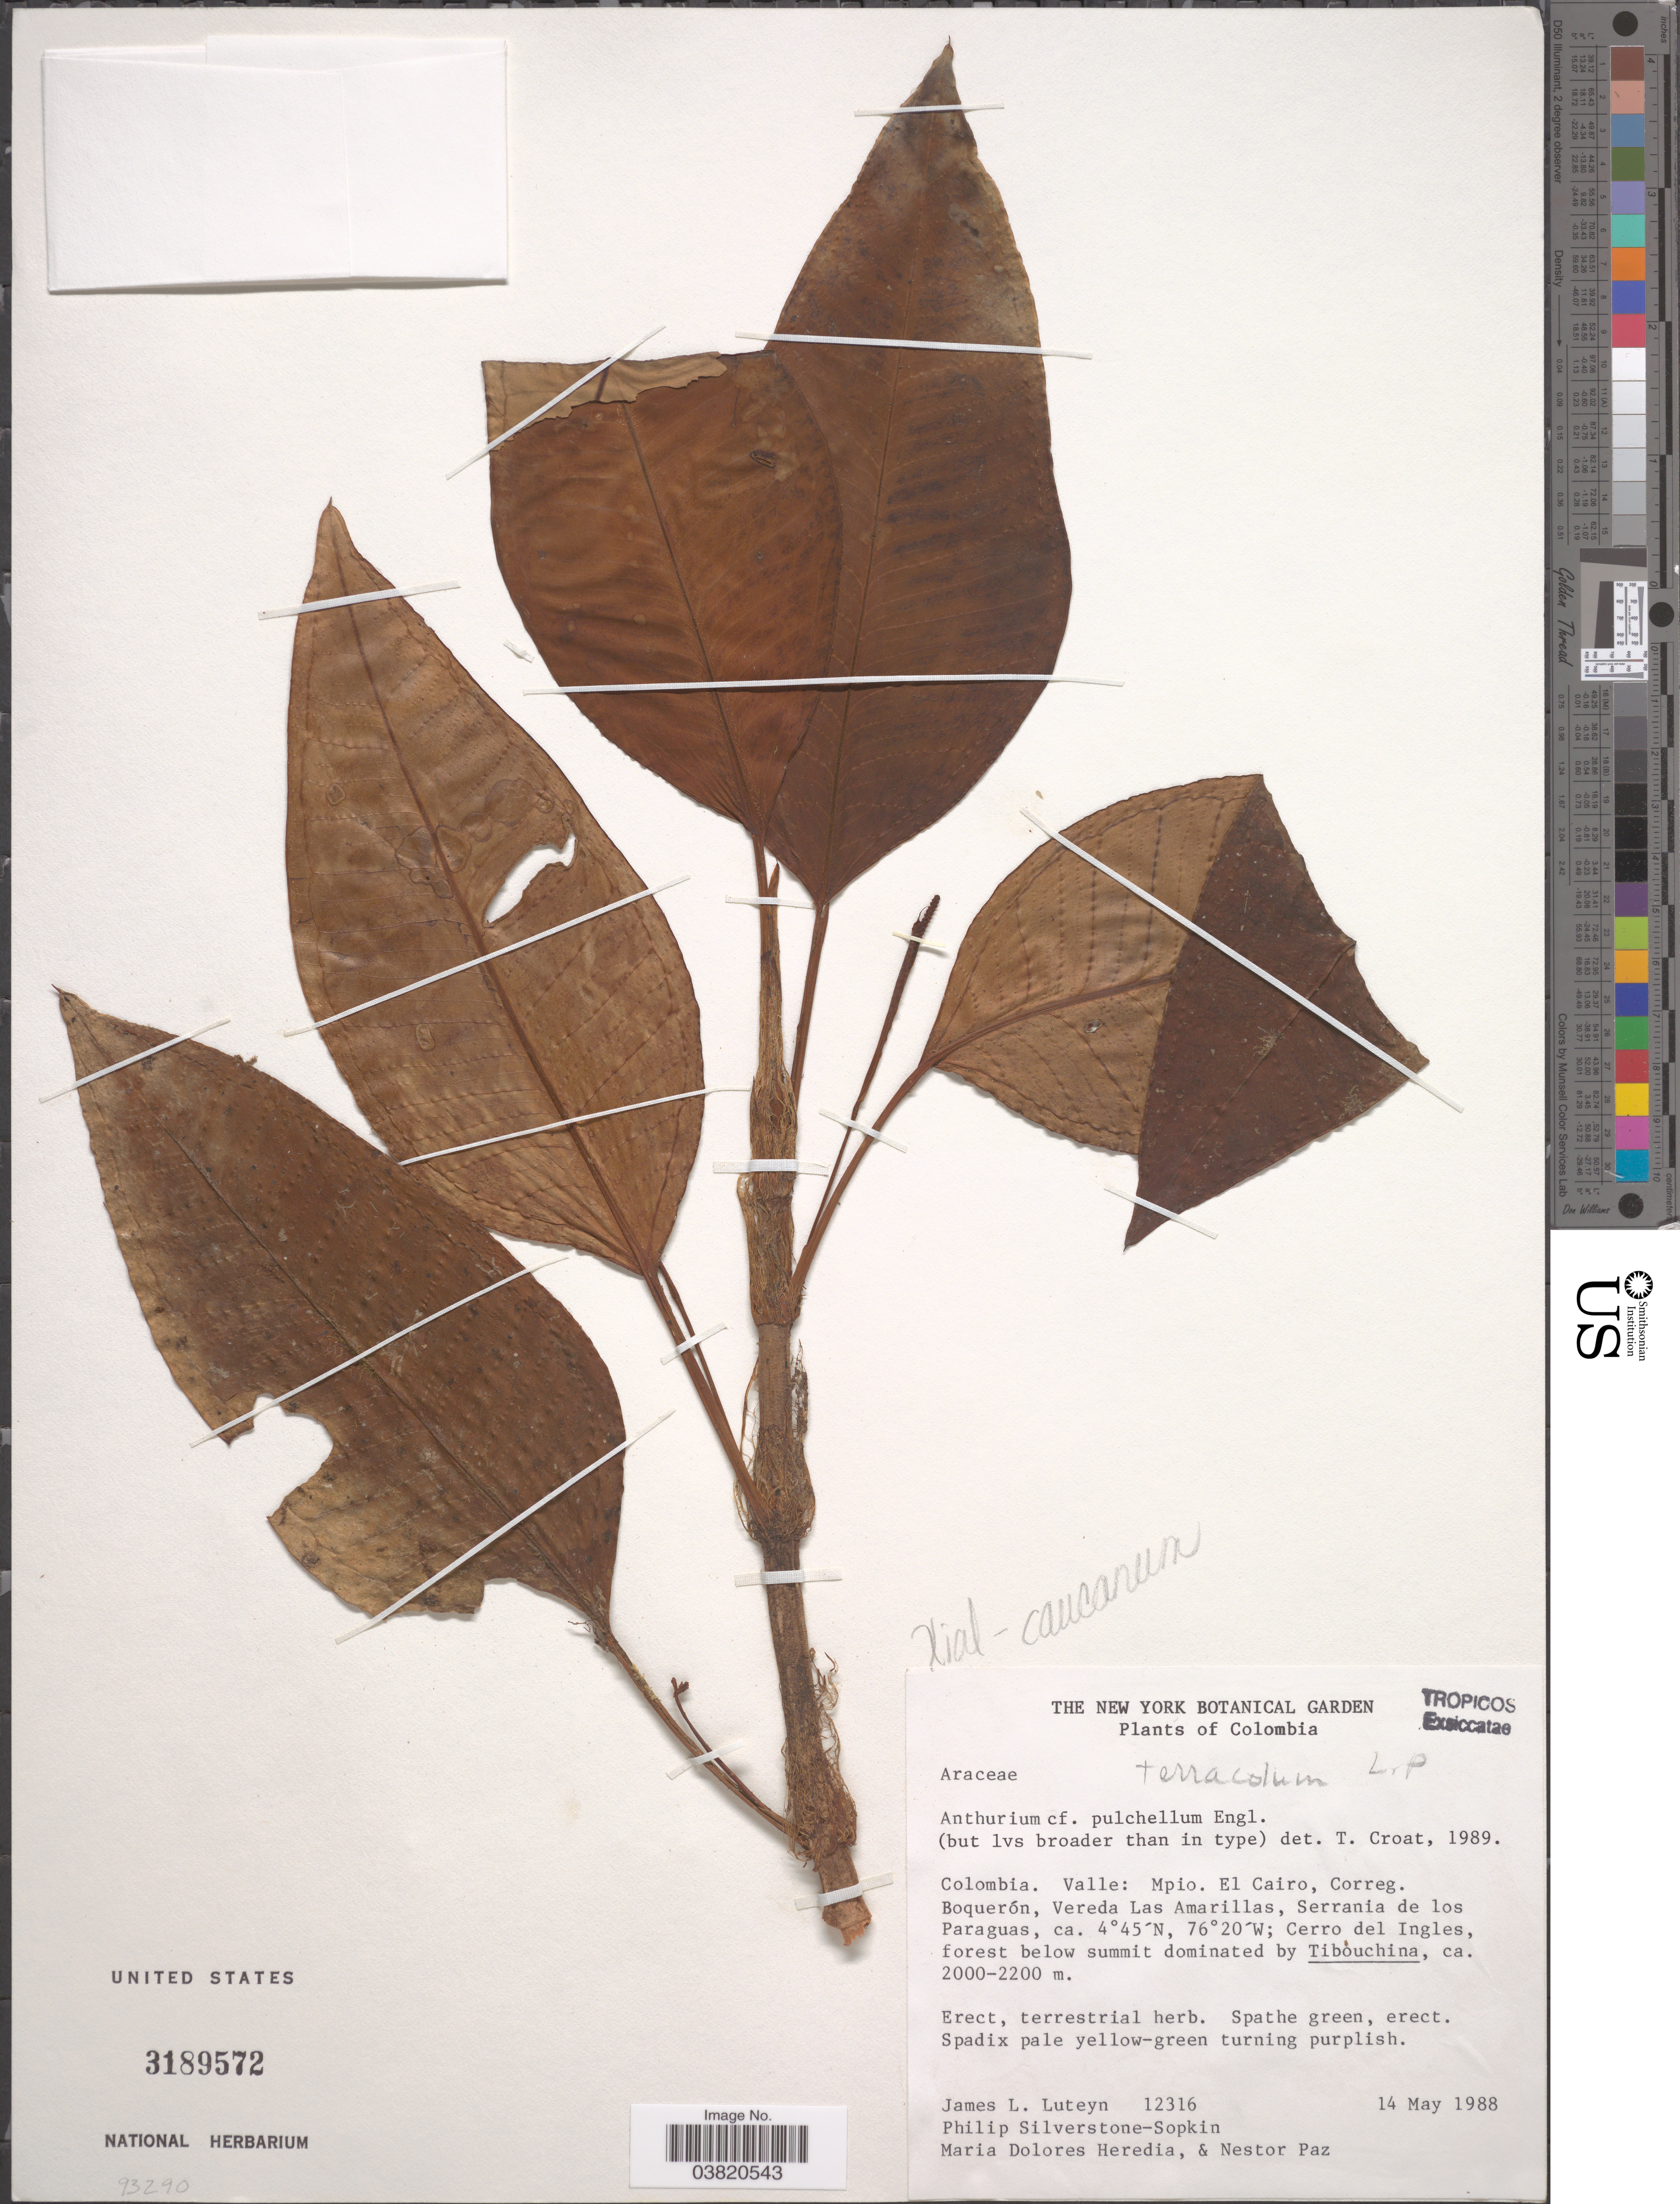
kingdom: Plantae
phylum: Tracheophyta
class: Liliopsida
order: Alismatales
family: Araceae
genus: Anthurium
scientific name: Anthurium terracola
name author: Croat & J. Rodr.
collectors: J. L. Luteyn, P. A. Silverstone-Sopkin, M. Dolores Heredia & N. Paz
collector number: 12316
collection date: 1988-05-14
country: Colombia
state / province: Valle del Cauca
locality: Valle. Mpio. El Cairo. Correg. Boquerón, Vereda Las Amarillas, Serrania de los Paraguas, below summit.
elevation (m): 2000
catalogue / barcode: US 3189572